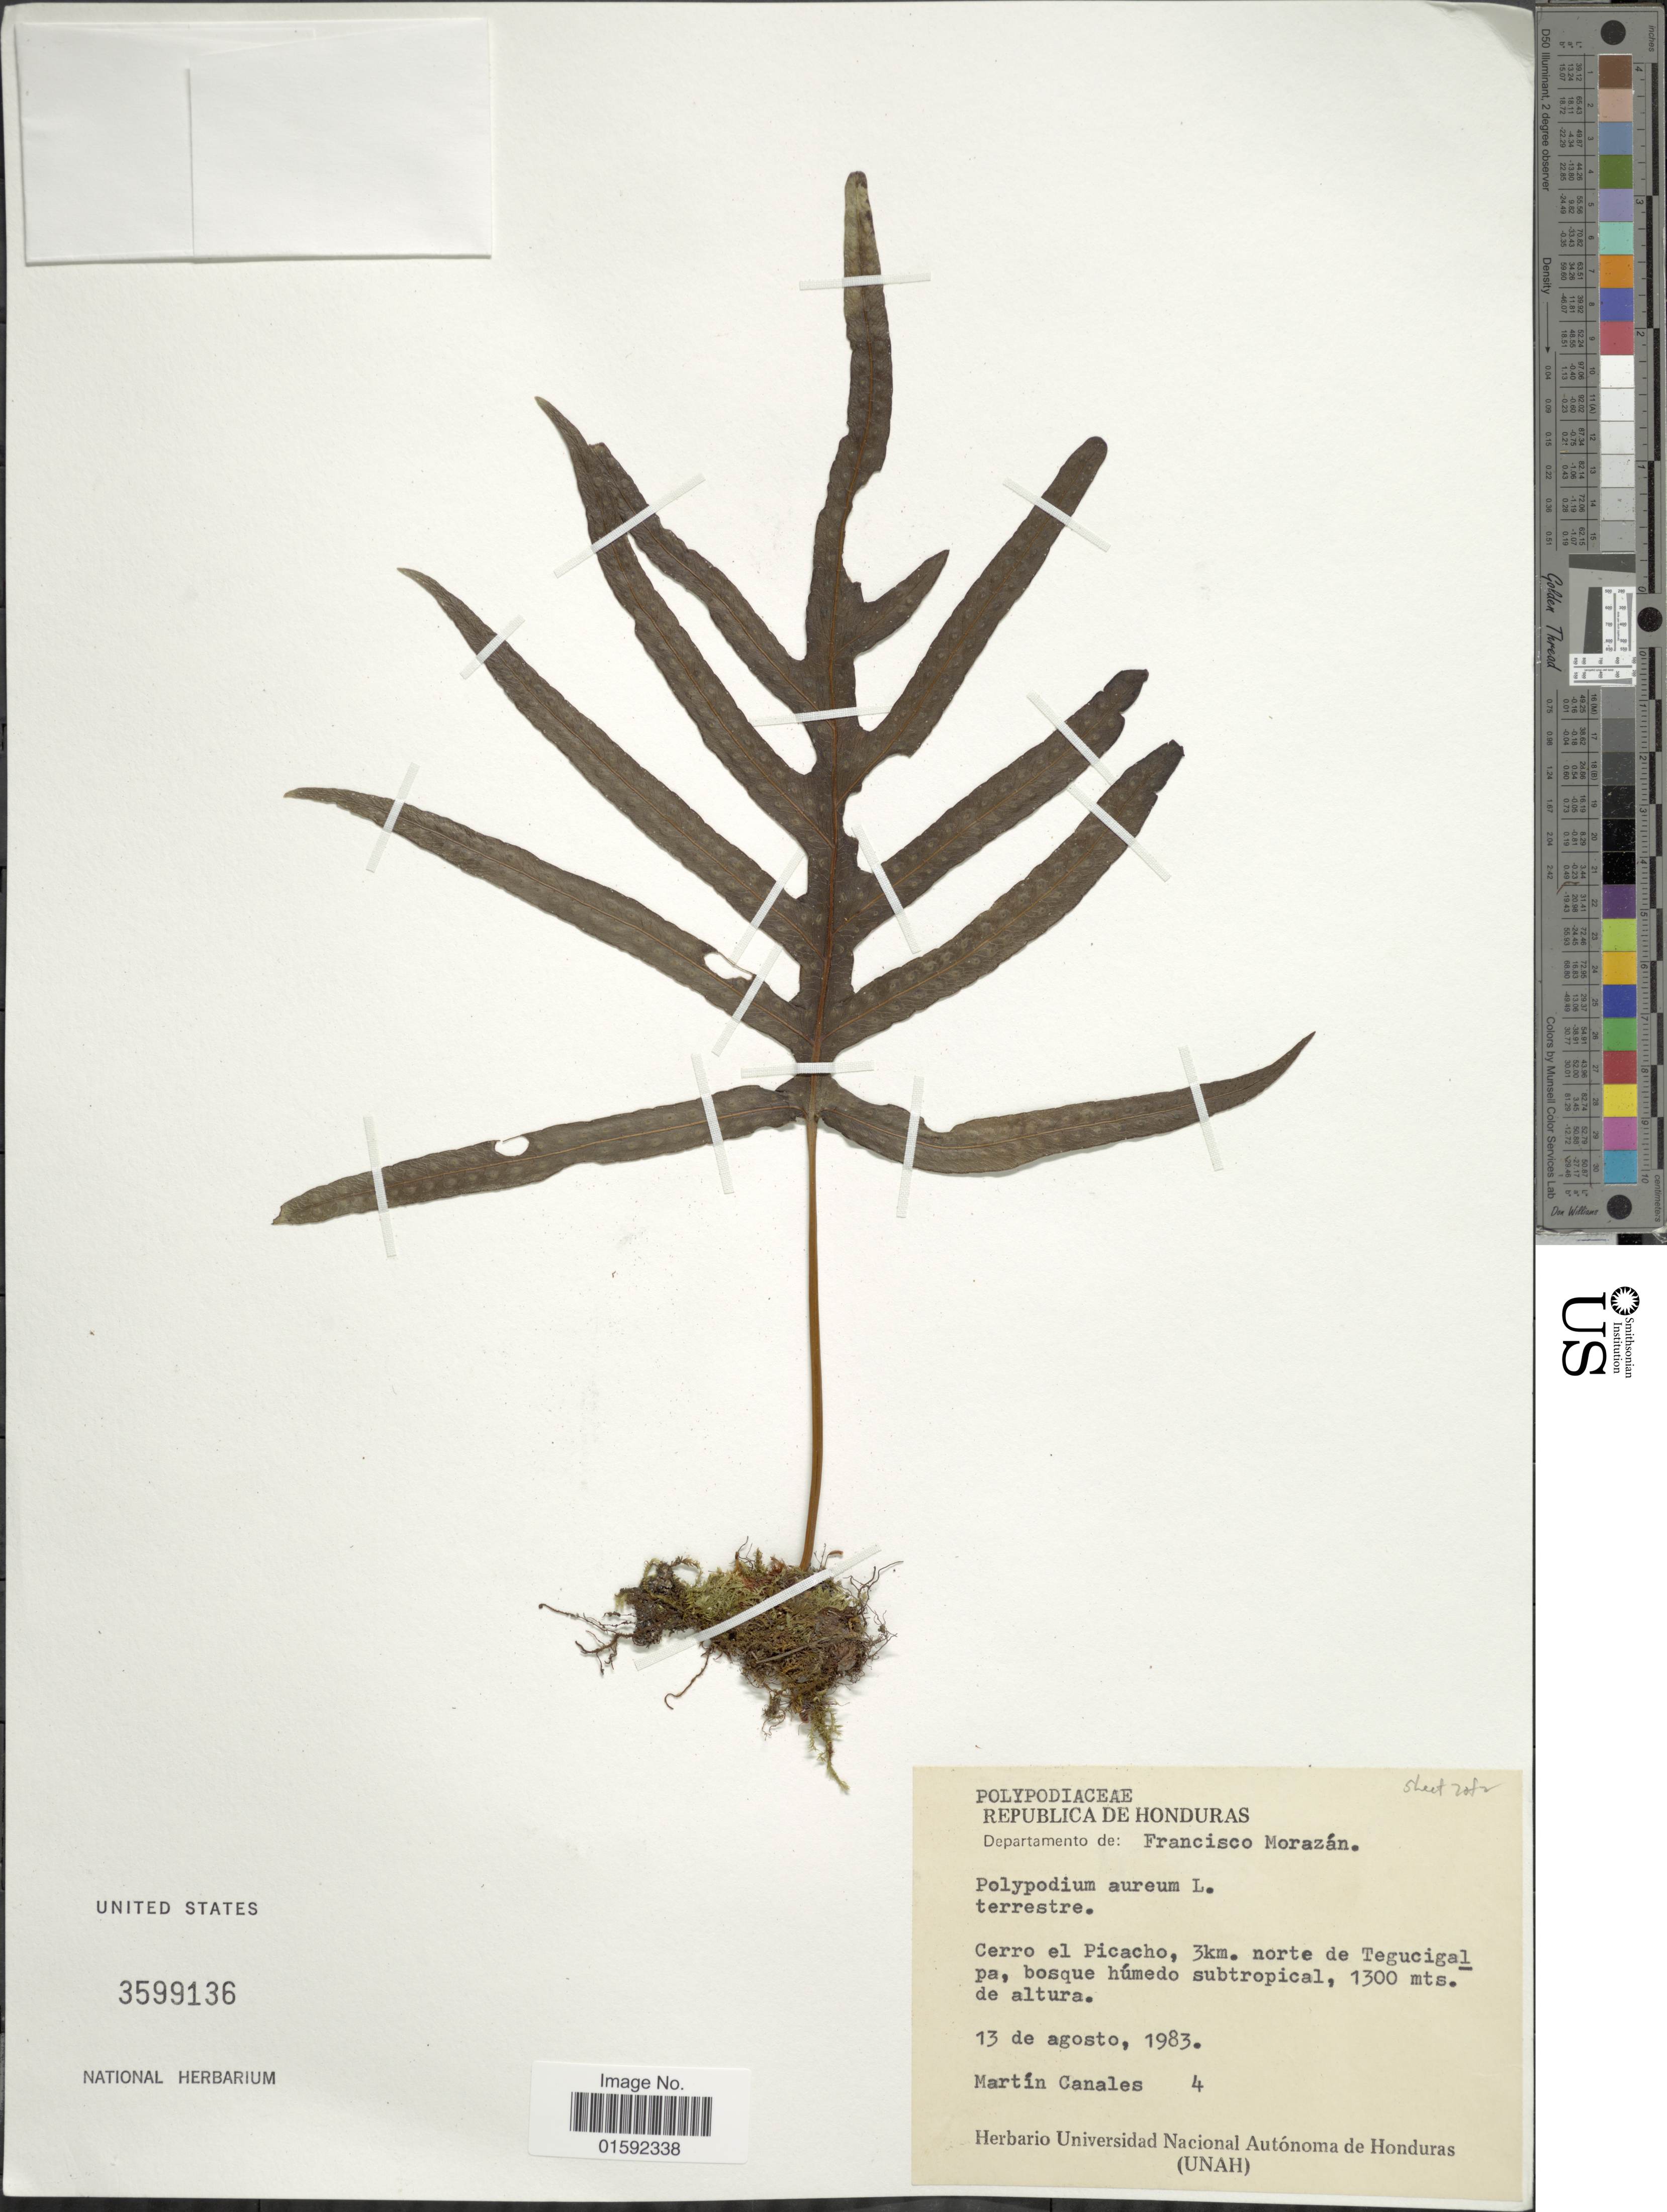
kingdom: Plantae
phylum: Tracheophyta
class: Polypodiopsida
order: Polypodiales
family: Polypodiaceae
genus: Phlebodium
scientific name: Phlebodium pseudoaureum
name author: (Cav.) Lellinger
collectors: M. Canales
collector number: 4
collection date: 1983-08-13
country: Honduras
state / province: Fco. Morazán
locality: Republica, de Honduras, cerro el Picacho, 3km. norte de Tegucigalpa.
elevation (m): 1300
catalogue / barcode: US 3599136